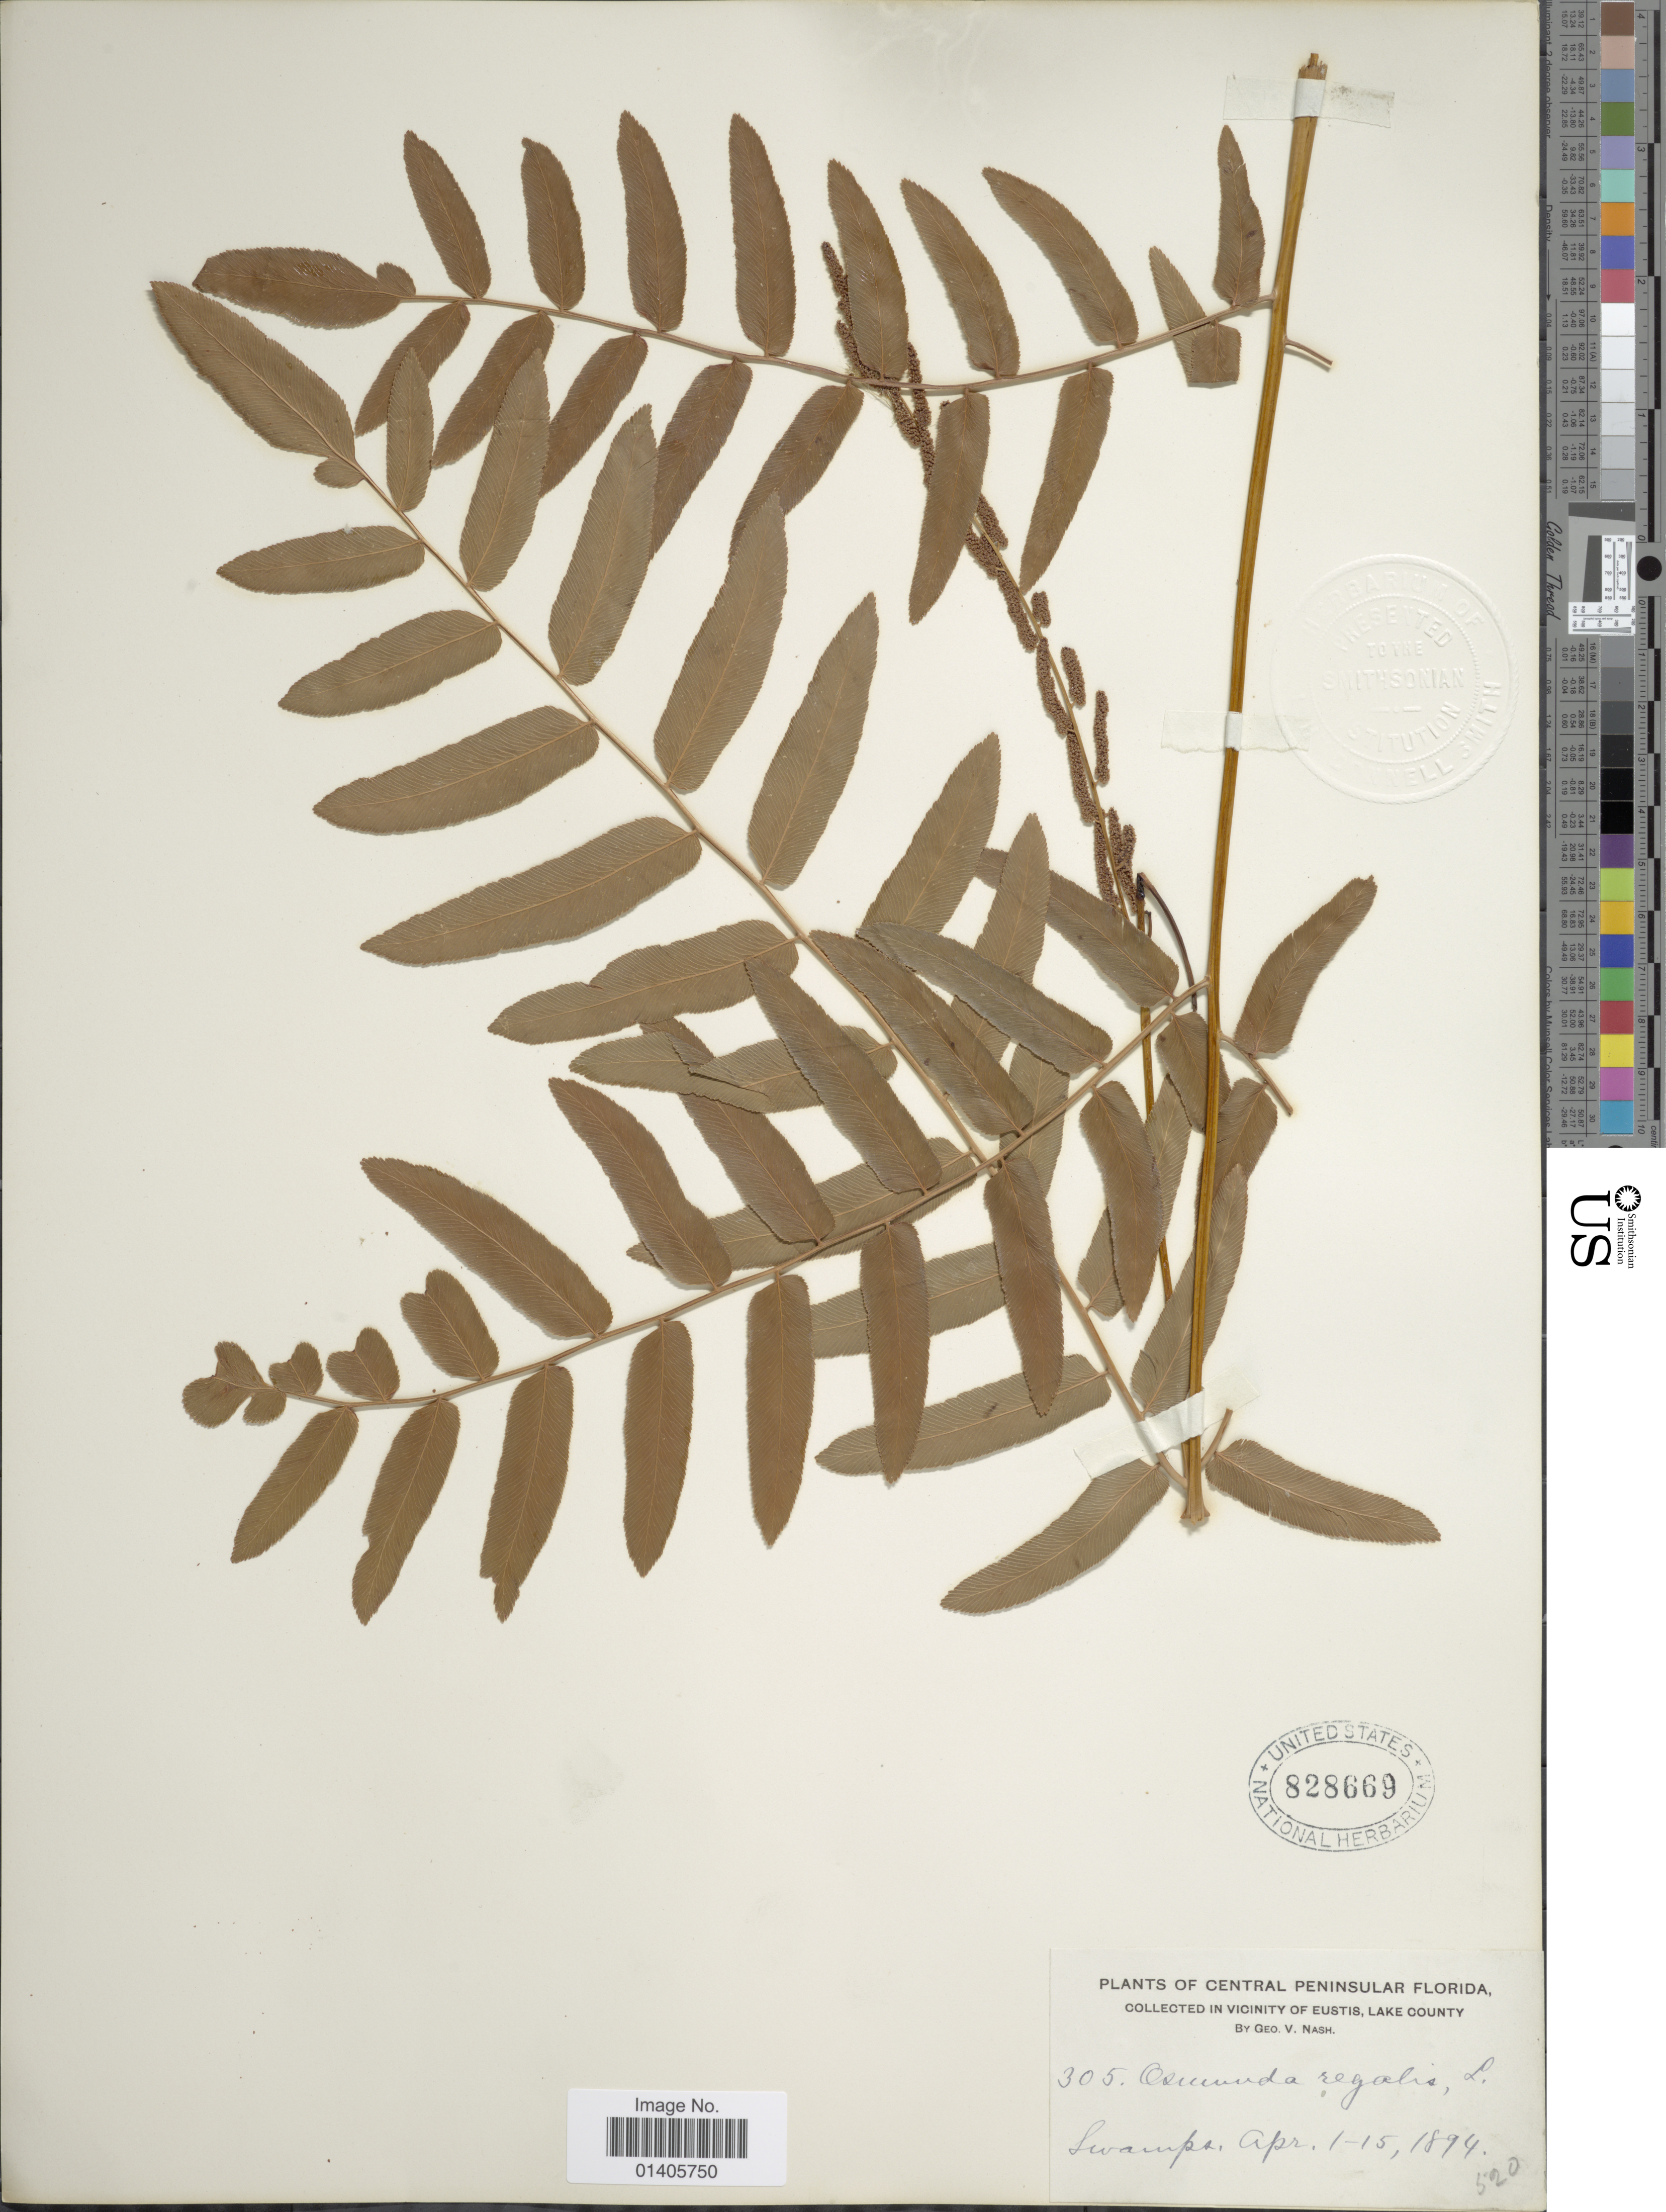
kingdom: Plantae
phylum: Tracheophyta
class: Polypodiopsida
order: Osmundales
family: Osmundaceae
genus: Osmunda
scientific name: Osmunda regalis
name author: L.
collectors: G. V. Nash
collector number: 305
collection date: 1894-04-01/1894-04-15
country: United States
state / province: Florida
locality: Central Peninsular Florida, In vicinity of Eustis, Lake County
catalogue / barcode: US 828669